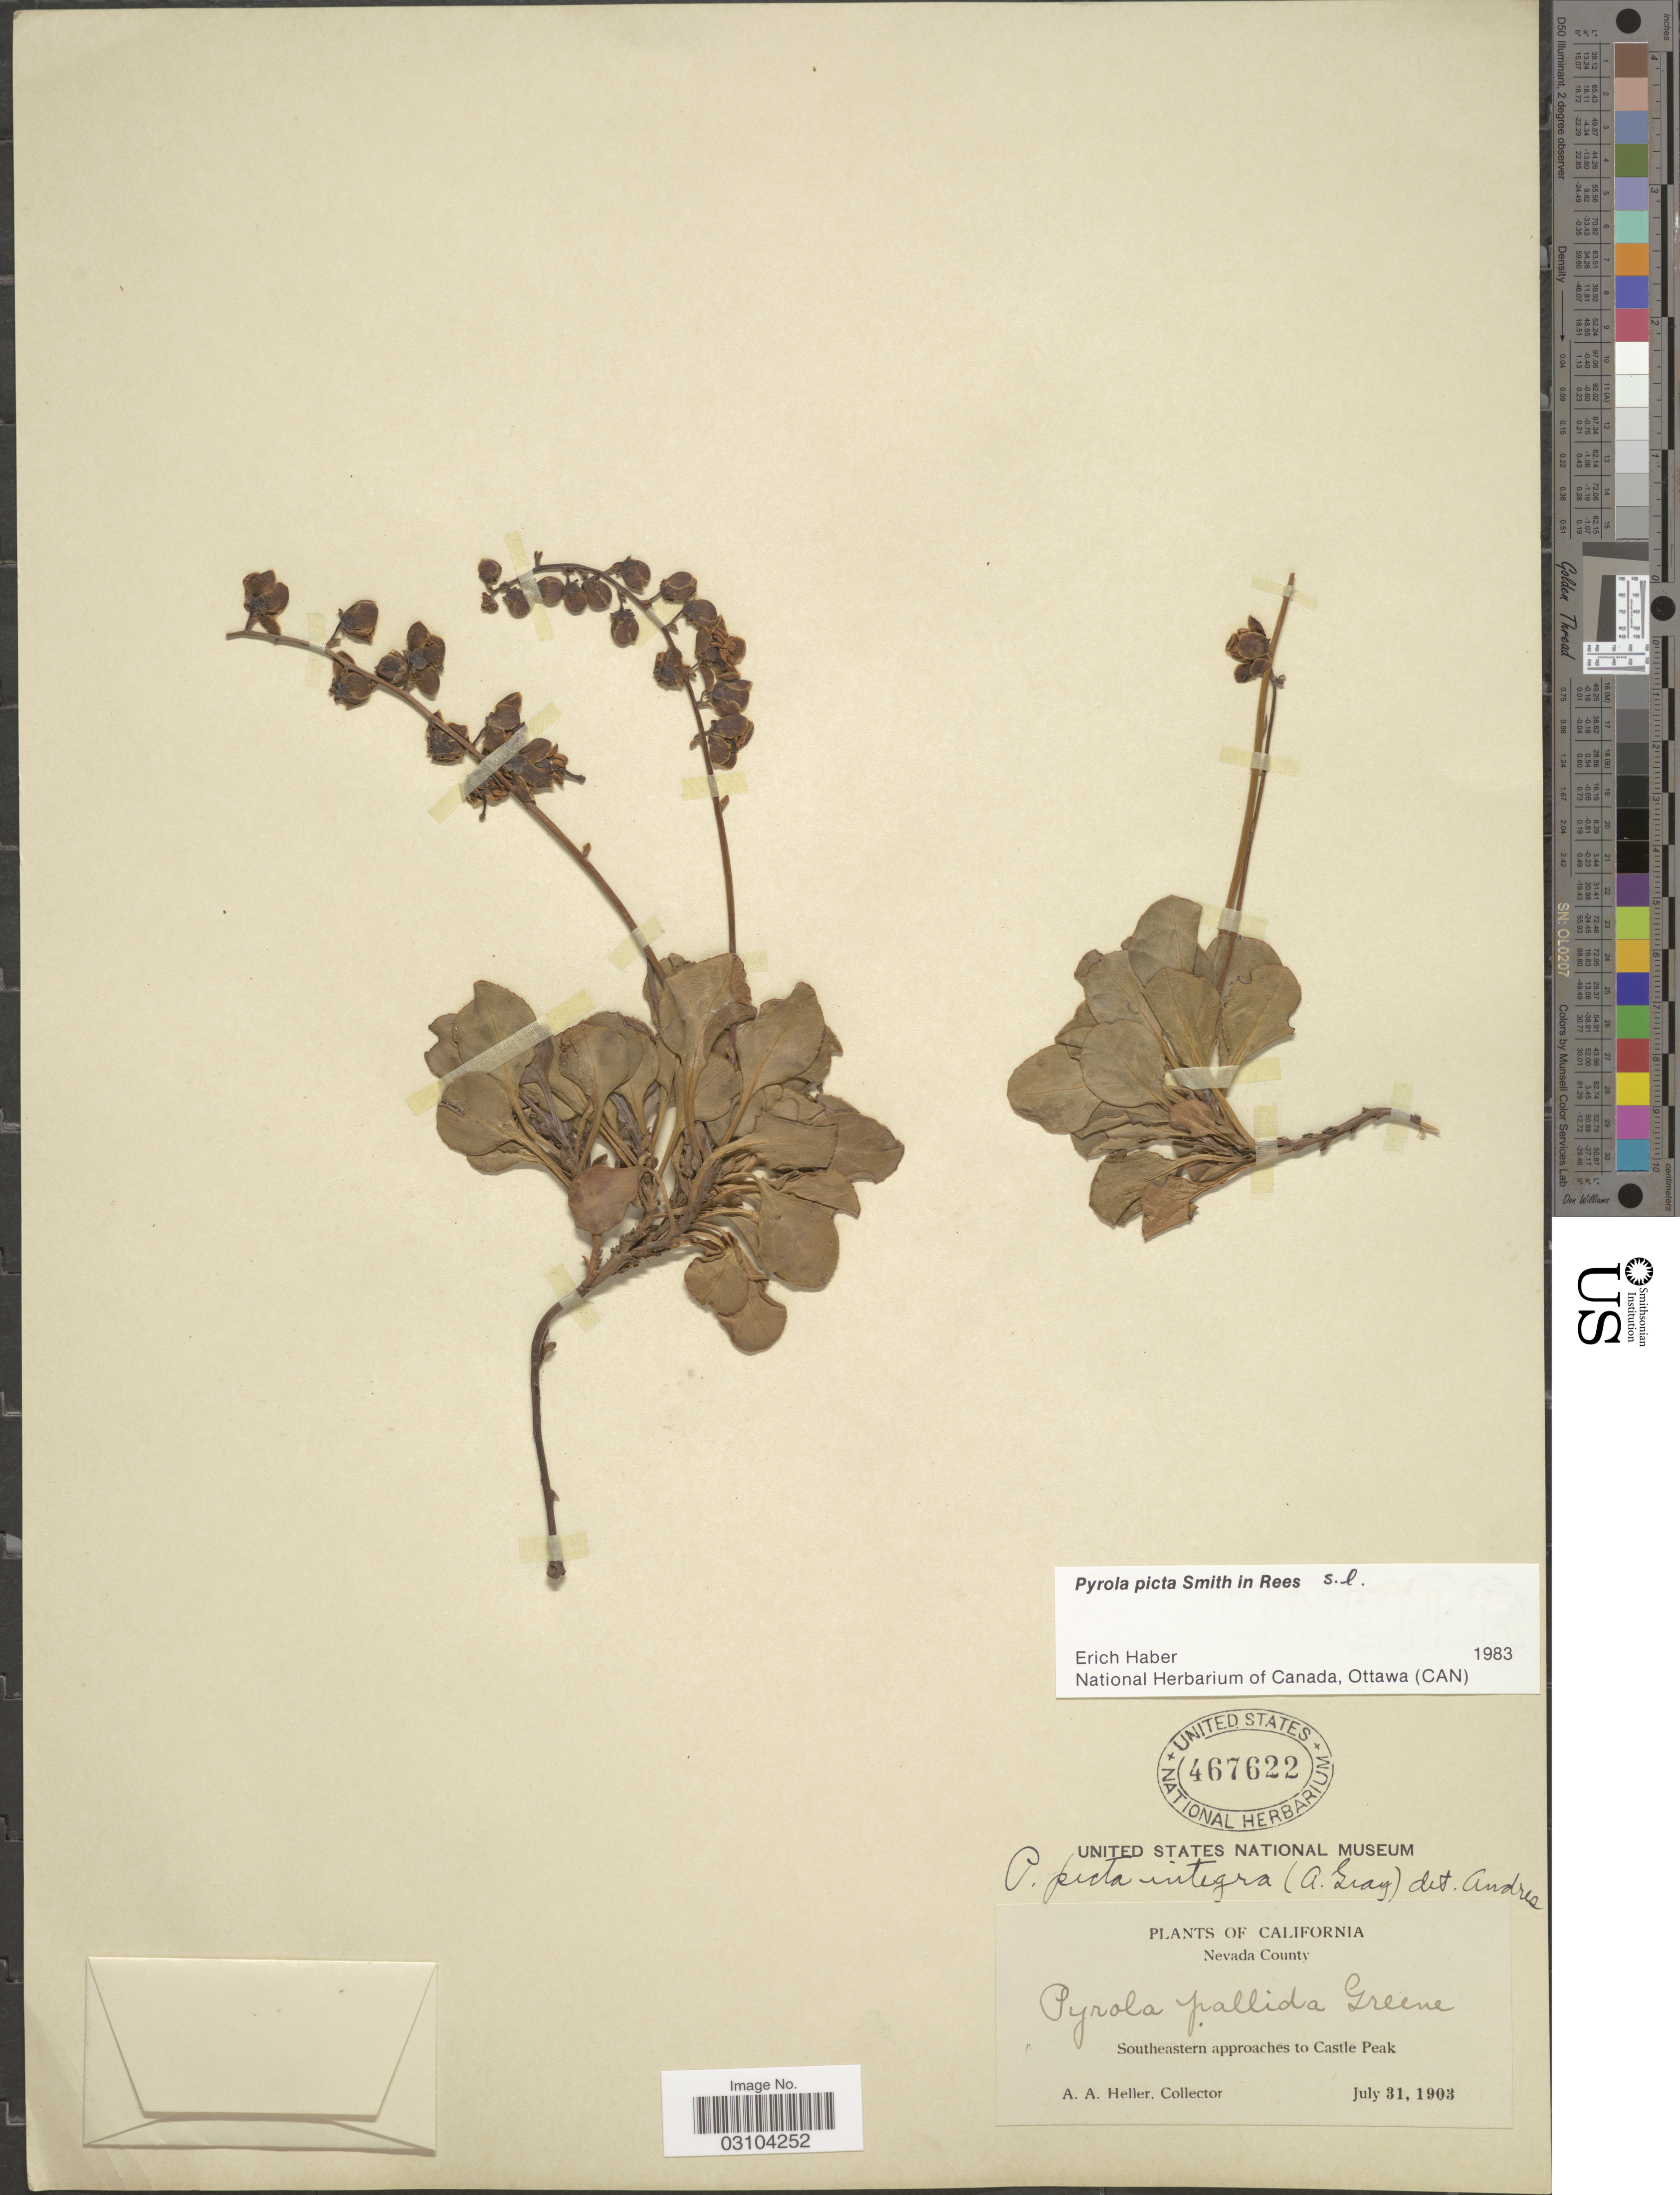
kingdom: Plantae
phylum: Tracheophyta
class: Magnoliopsida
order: Ericales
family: Ericaceae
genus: Pyrola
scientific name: Pyrola picta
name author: Sm. in Rees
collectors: A. A. Heller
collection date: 1903-07-31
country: United States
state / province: California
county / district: Nevada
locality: Nevada County. Southeastern approaches to Castle Peak.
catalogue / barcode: US 467622